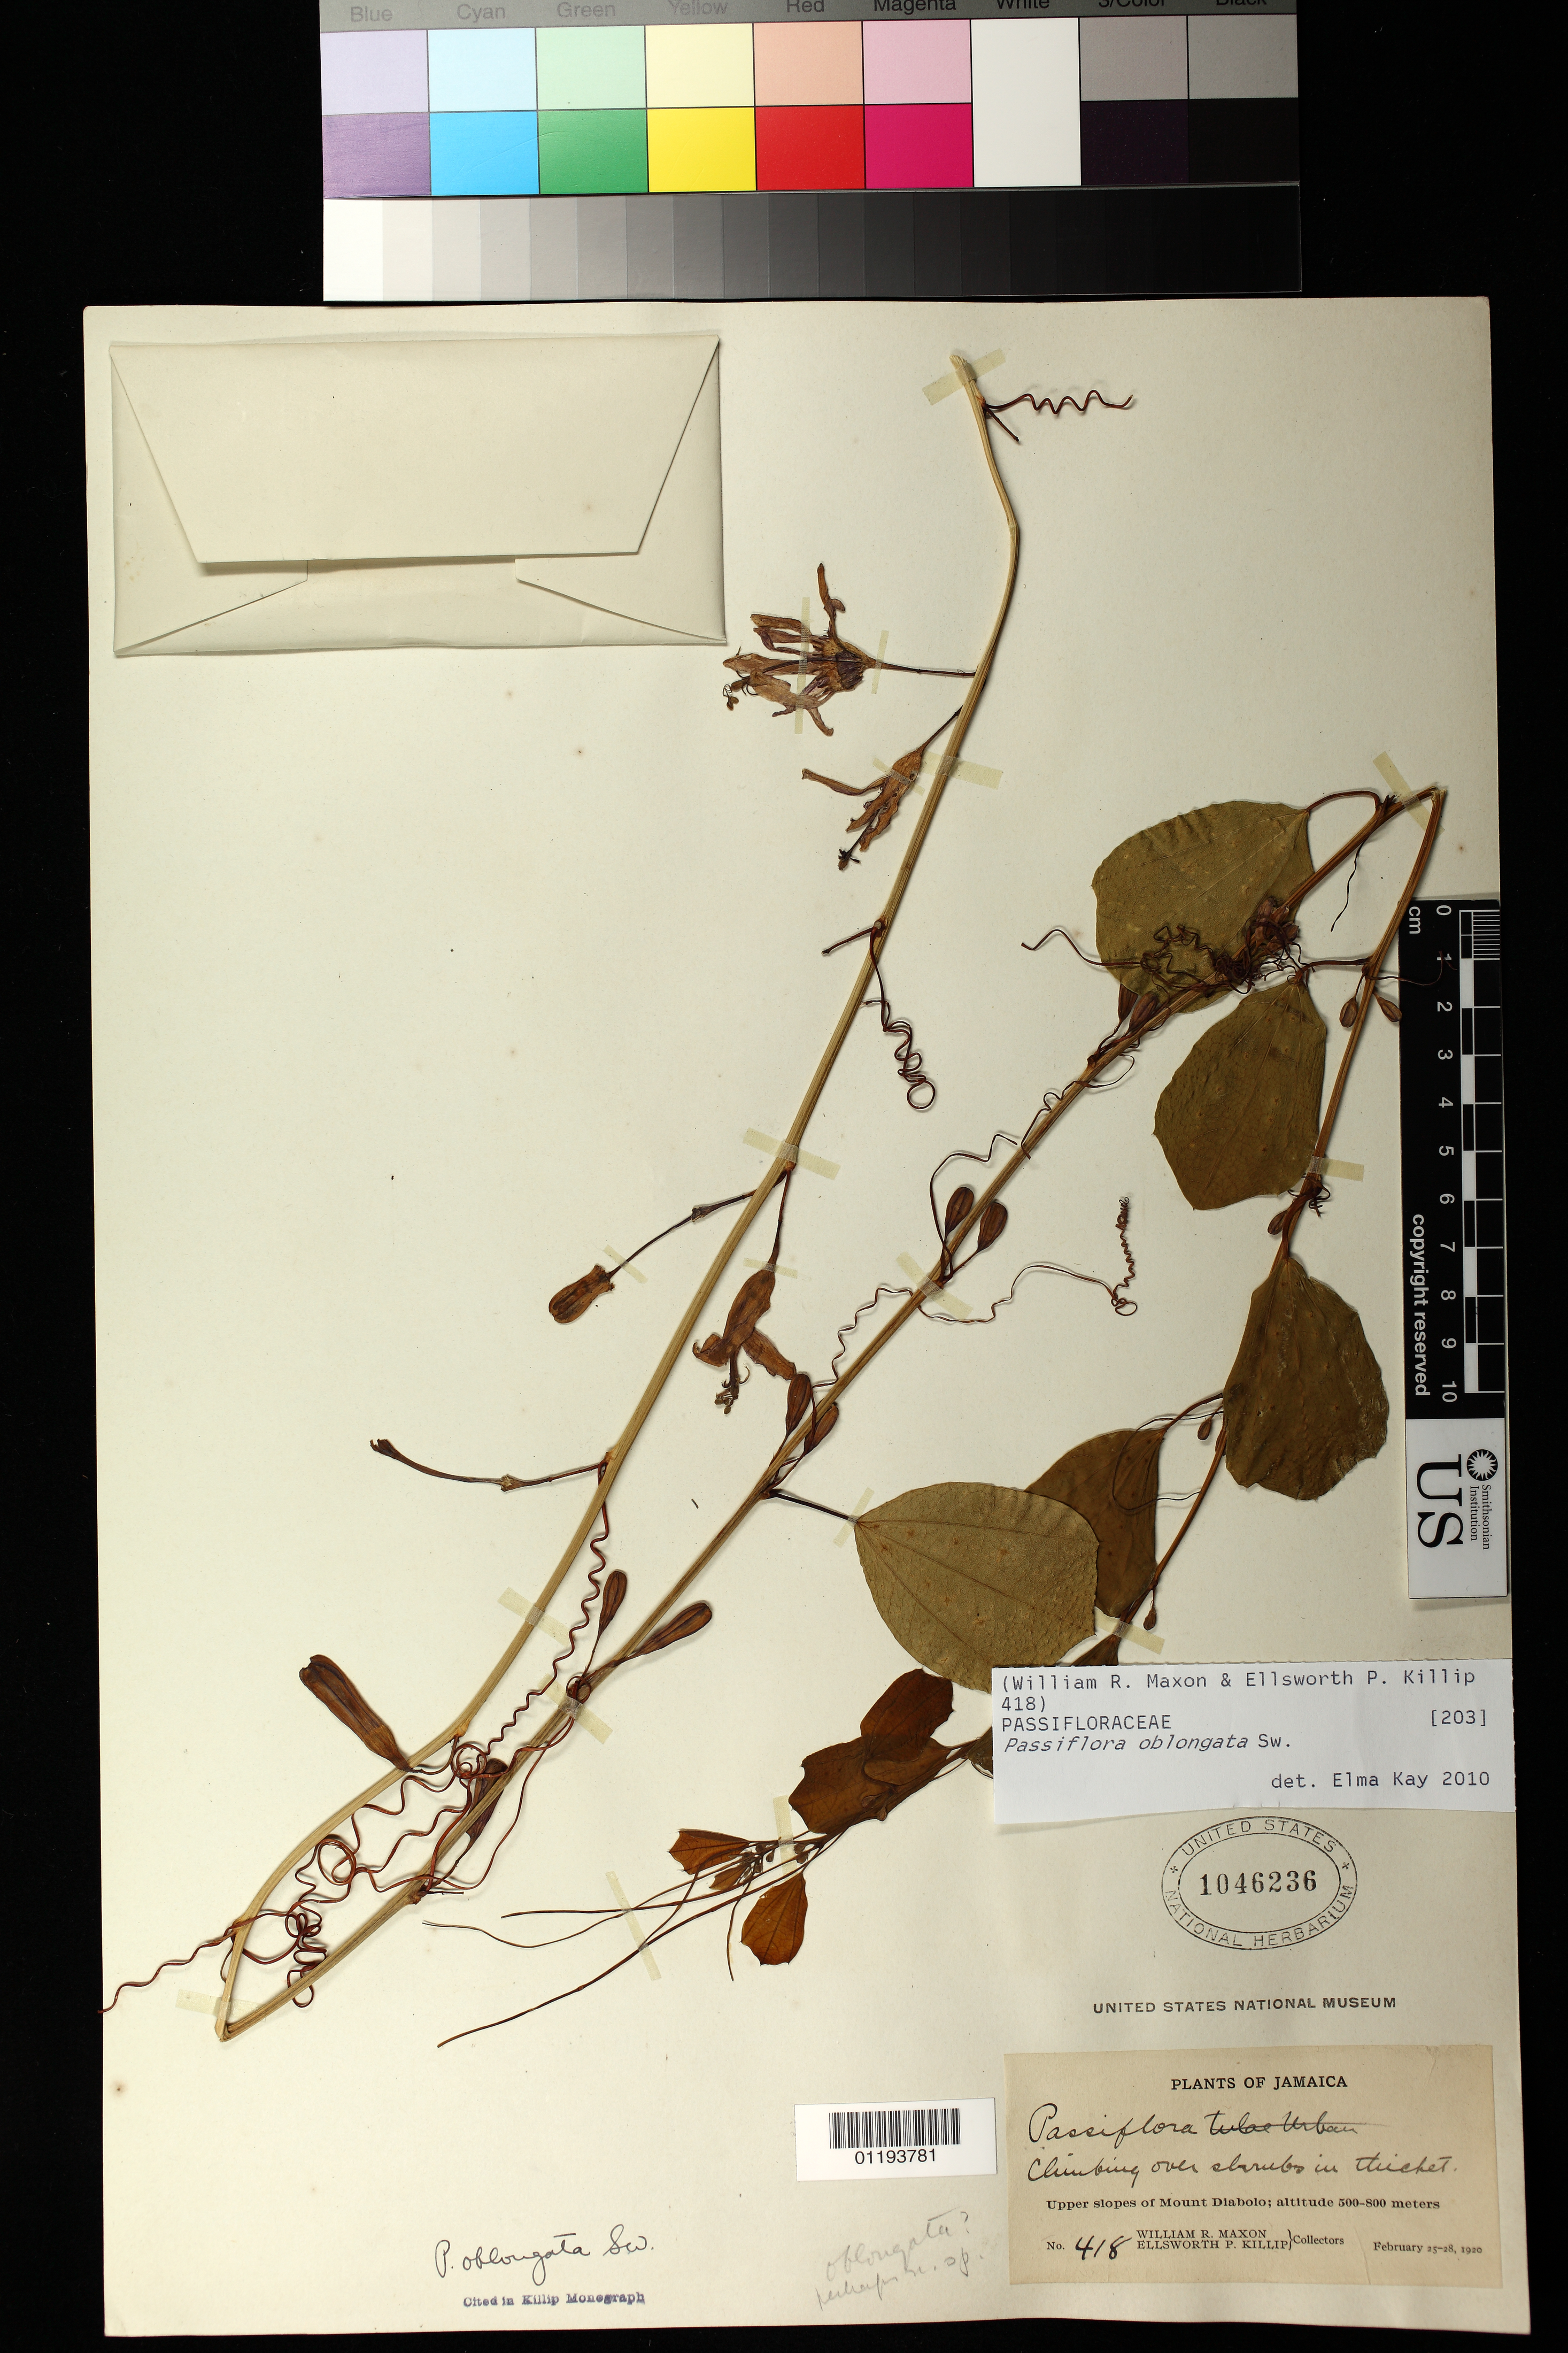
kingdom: Plantae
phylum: Tracheophyta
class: Magnoliopsida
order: Malpighiales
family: Passifloraceae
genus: Passiflora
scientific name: Passiflora oblongata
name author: Sw.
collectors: W. R. Maxon & E. P. Killip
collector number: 418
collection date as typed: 1920 Feb 25 1920 Feb 28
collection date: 1920-02-25/1920-02-28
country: Jamaica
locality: Upper slopes of Mount Diablo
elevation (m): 500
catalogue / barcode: US 1046236